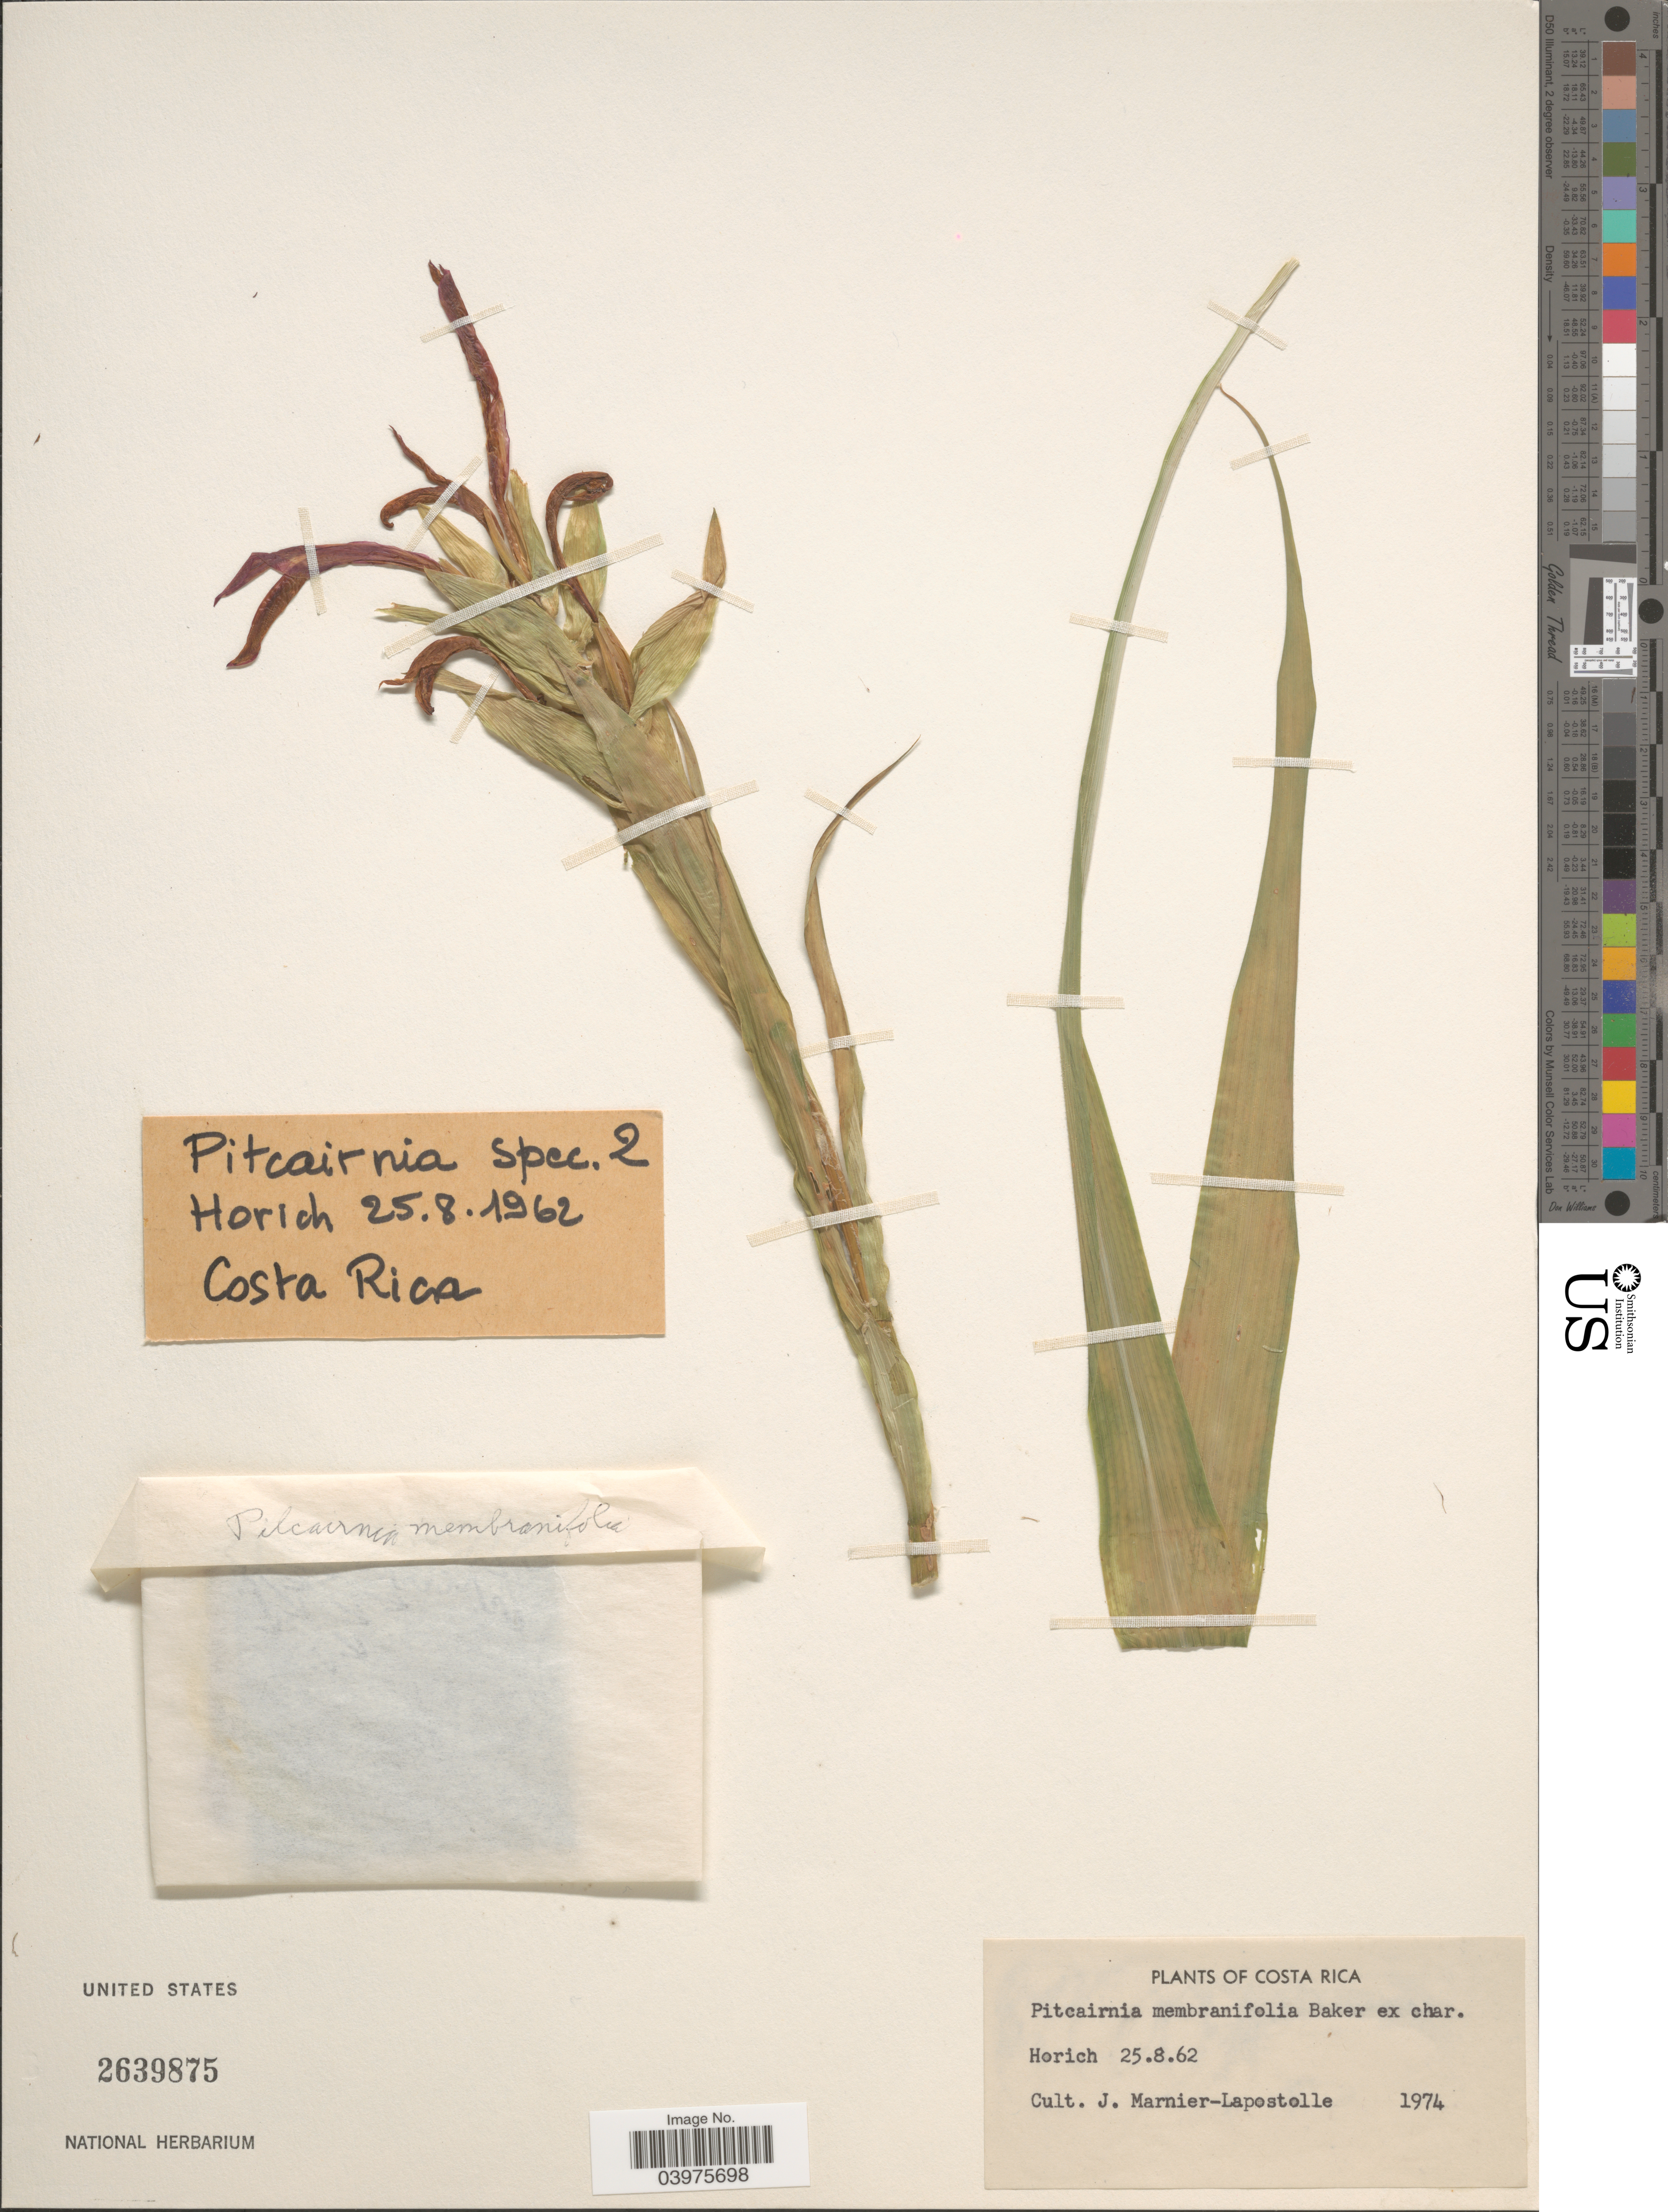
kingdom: Plantae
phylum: Tracheophyta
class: Liliopsida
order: Poales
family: Bromeliaceae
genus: Pitcairnia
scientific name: Pitcairnia membranifolia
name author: Baker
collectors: J. Marnier-Lapostolle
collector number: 1974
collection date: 1962-08-25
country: Costa Rica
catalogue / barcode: US 2639875